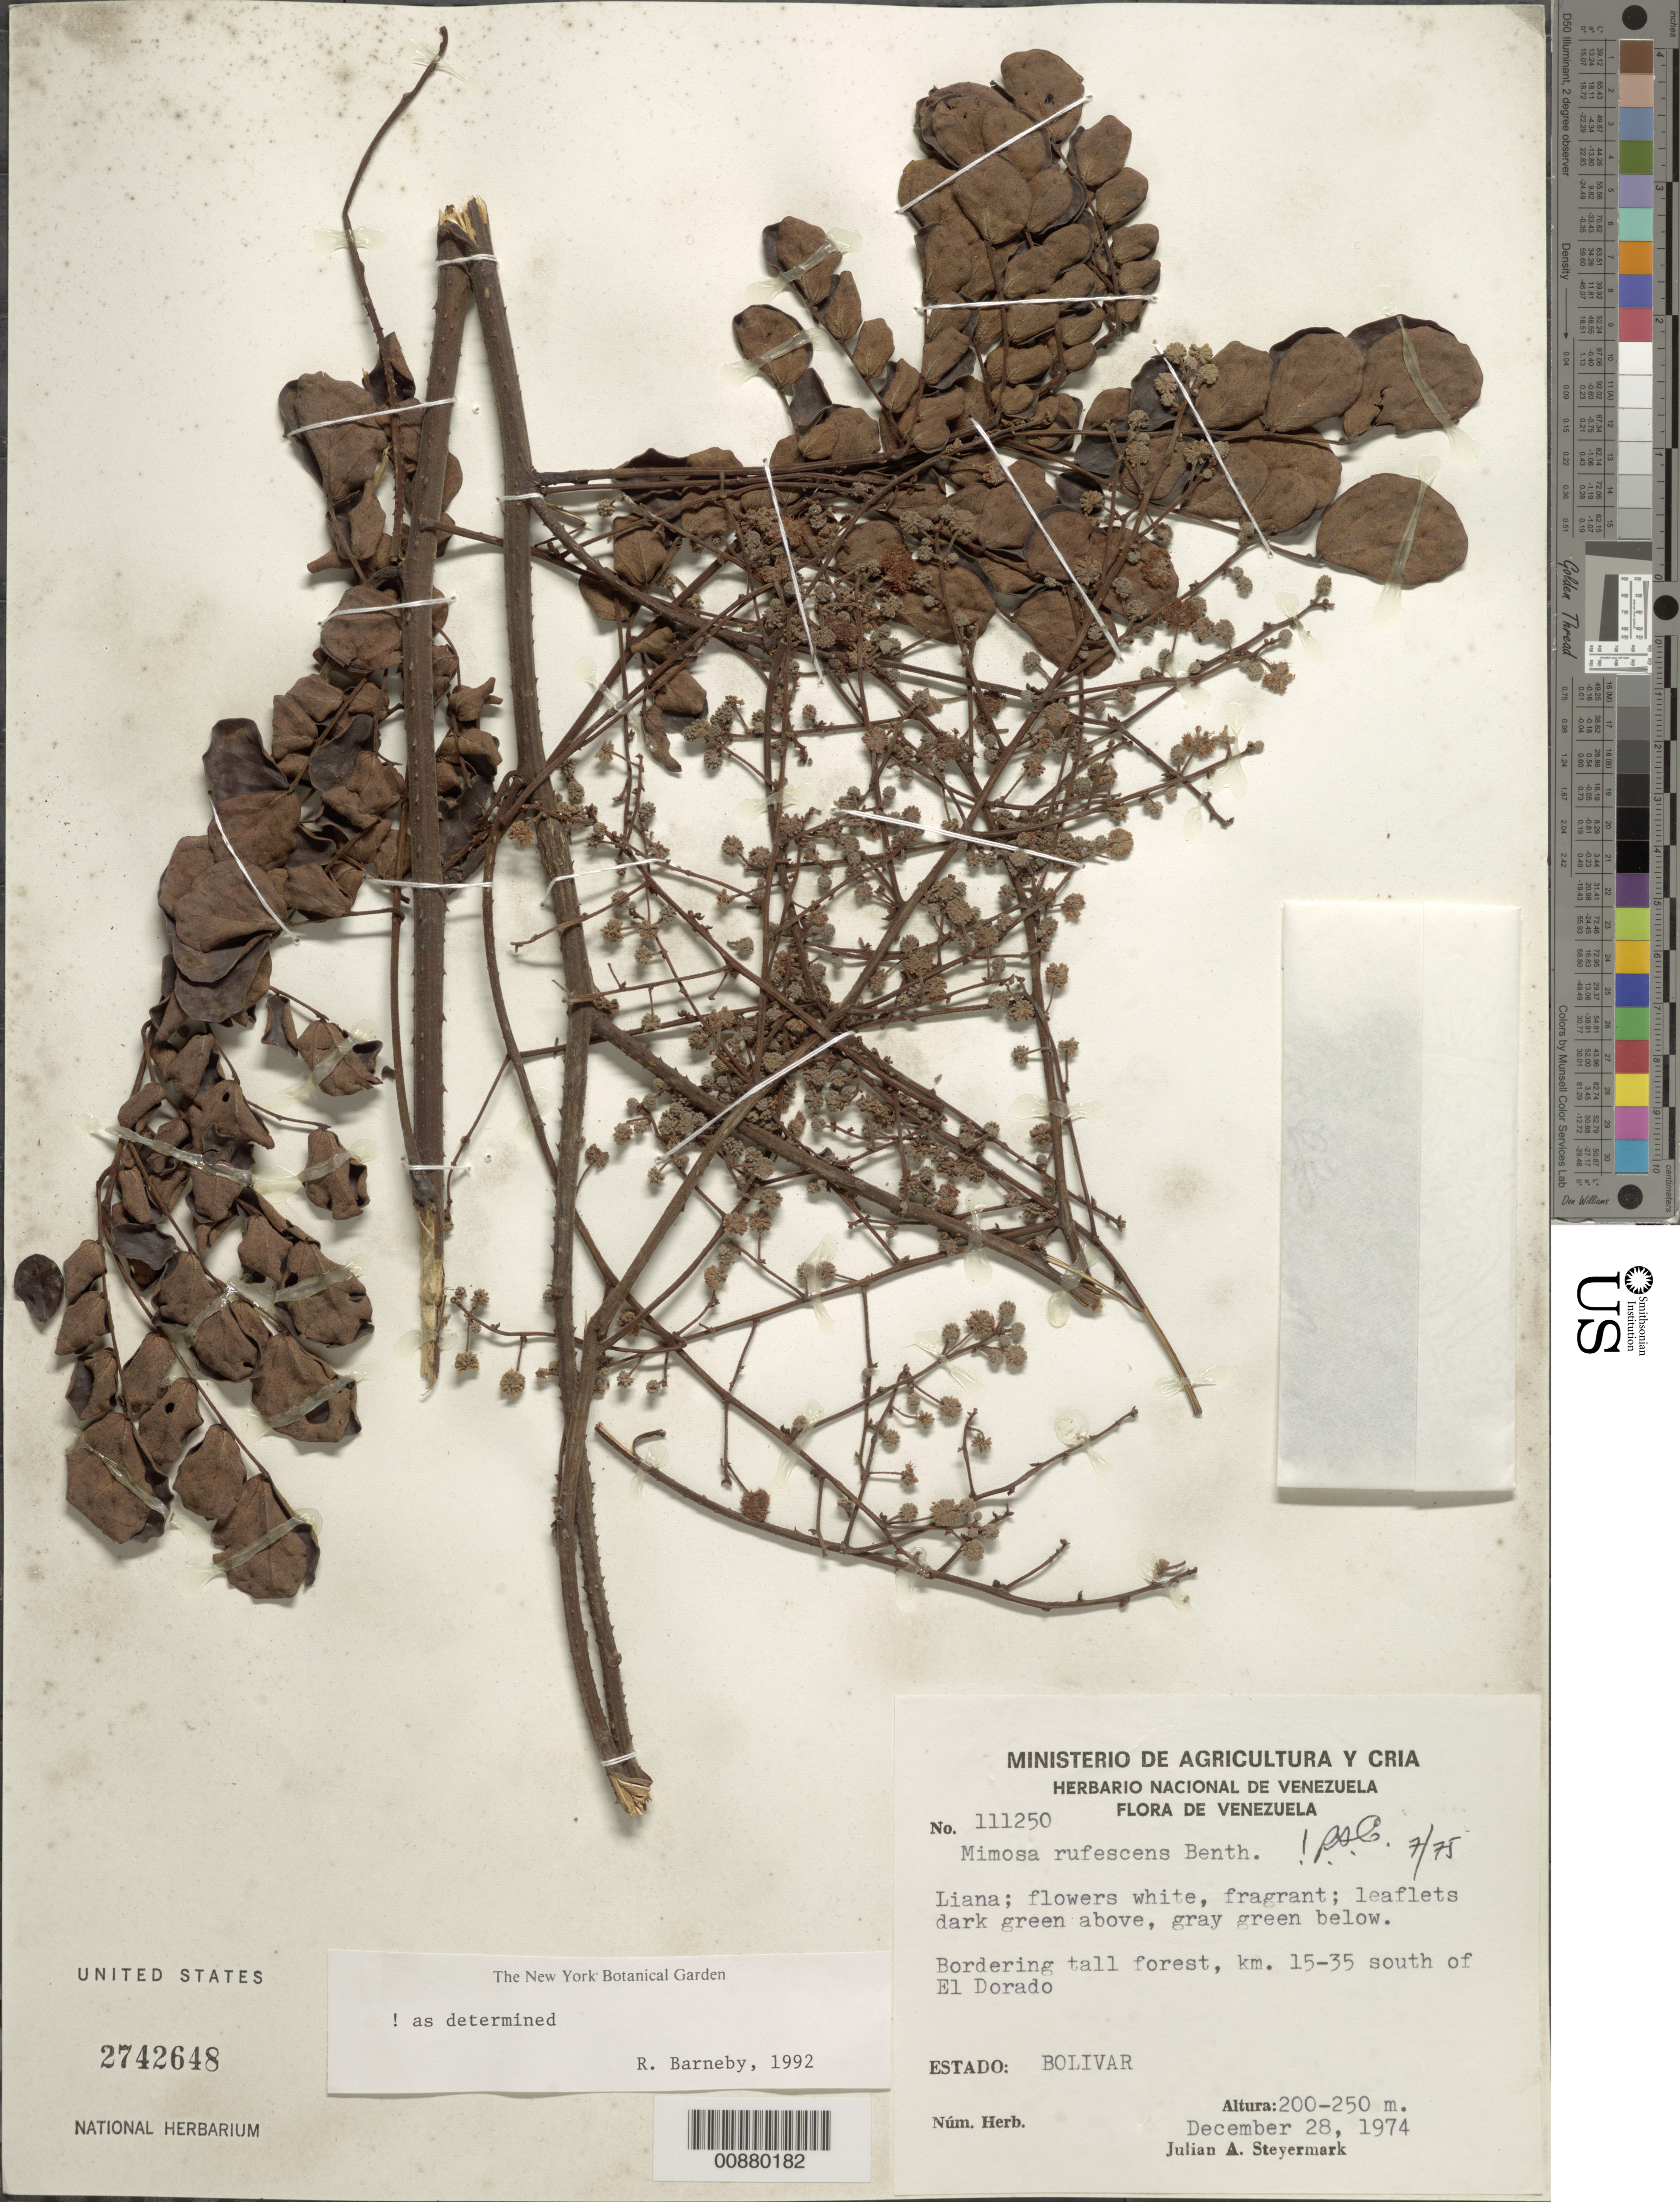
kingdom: Plantae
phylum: Tracheophyta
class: Magnoliopsida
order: Fabales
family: Fabaceae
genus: Mimosa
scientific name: Mimosa rufescens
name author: Benth.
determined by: Barneby, Rupert C., (NY)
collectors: J. Steyermark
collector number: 111250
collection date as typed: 28-Dec-74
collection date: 1974-12-28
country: Venezuela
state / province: Bolívar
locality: El Dorado, S of, km 15-35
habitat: Bordering tall forest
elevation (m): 200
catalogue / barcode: US 2742648